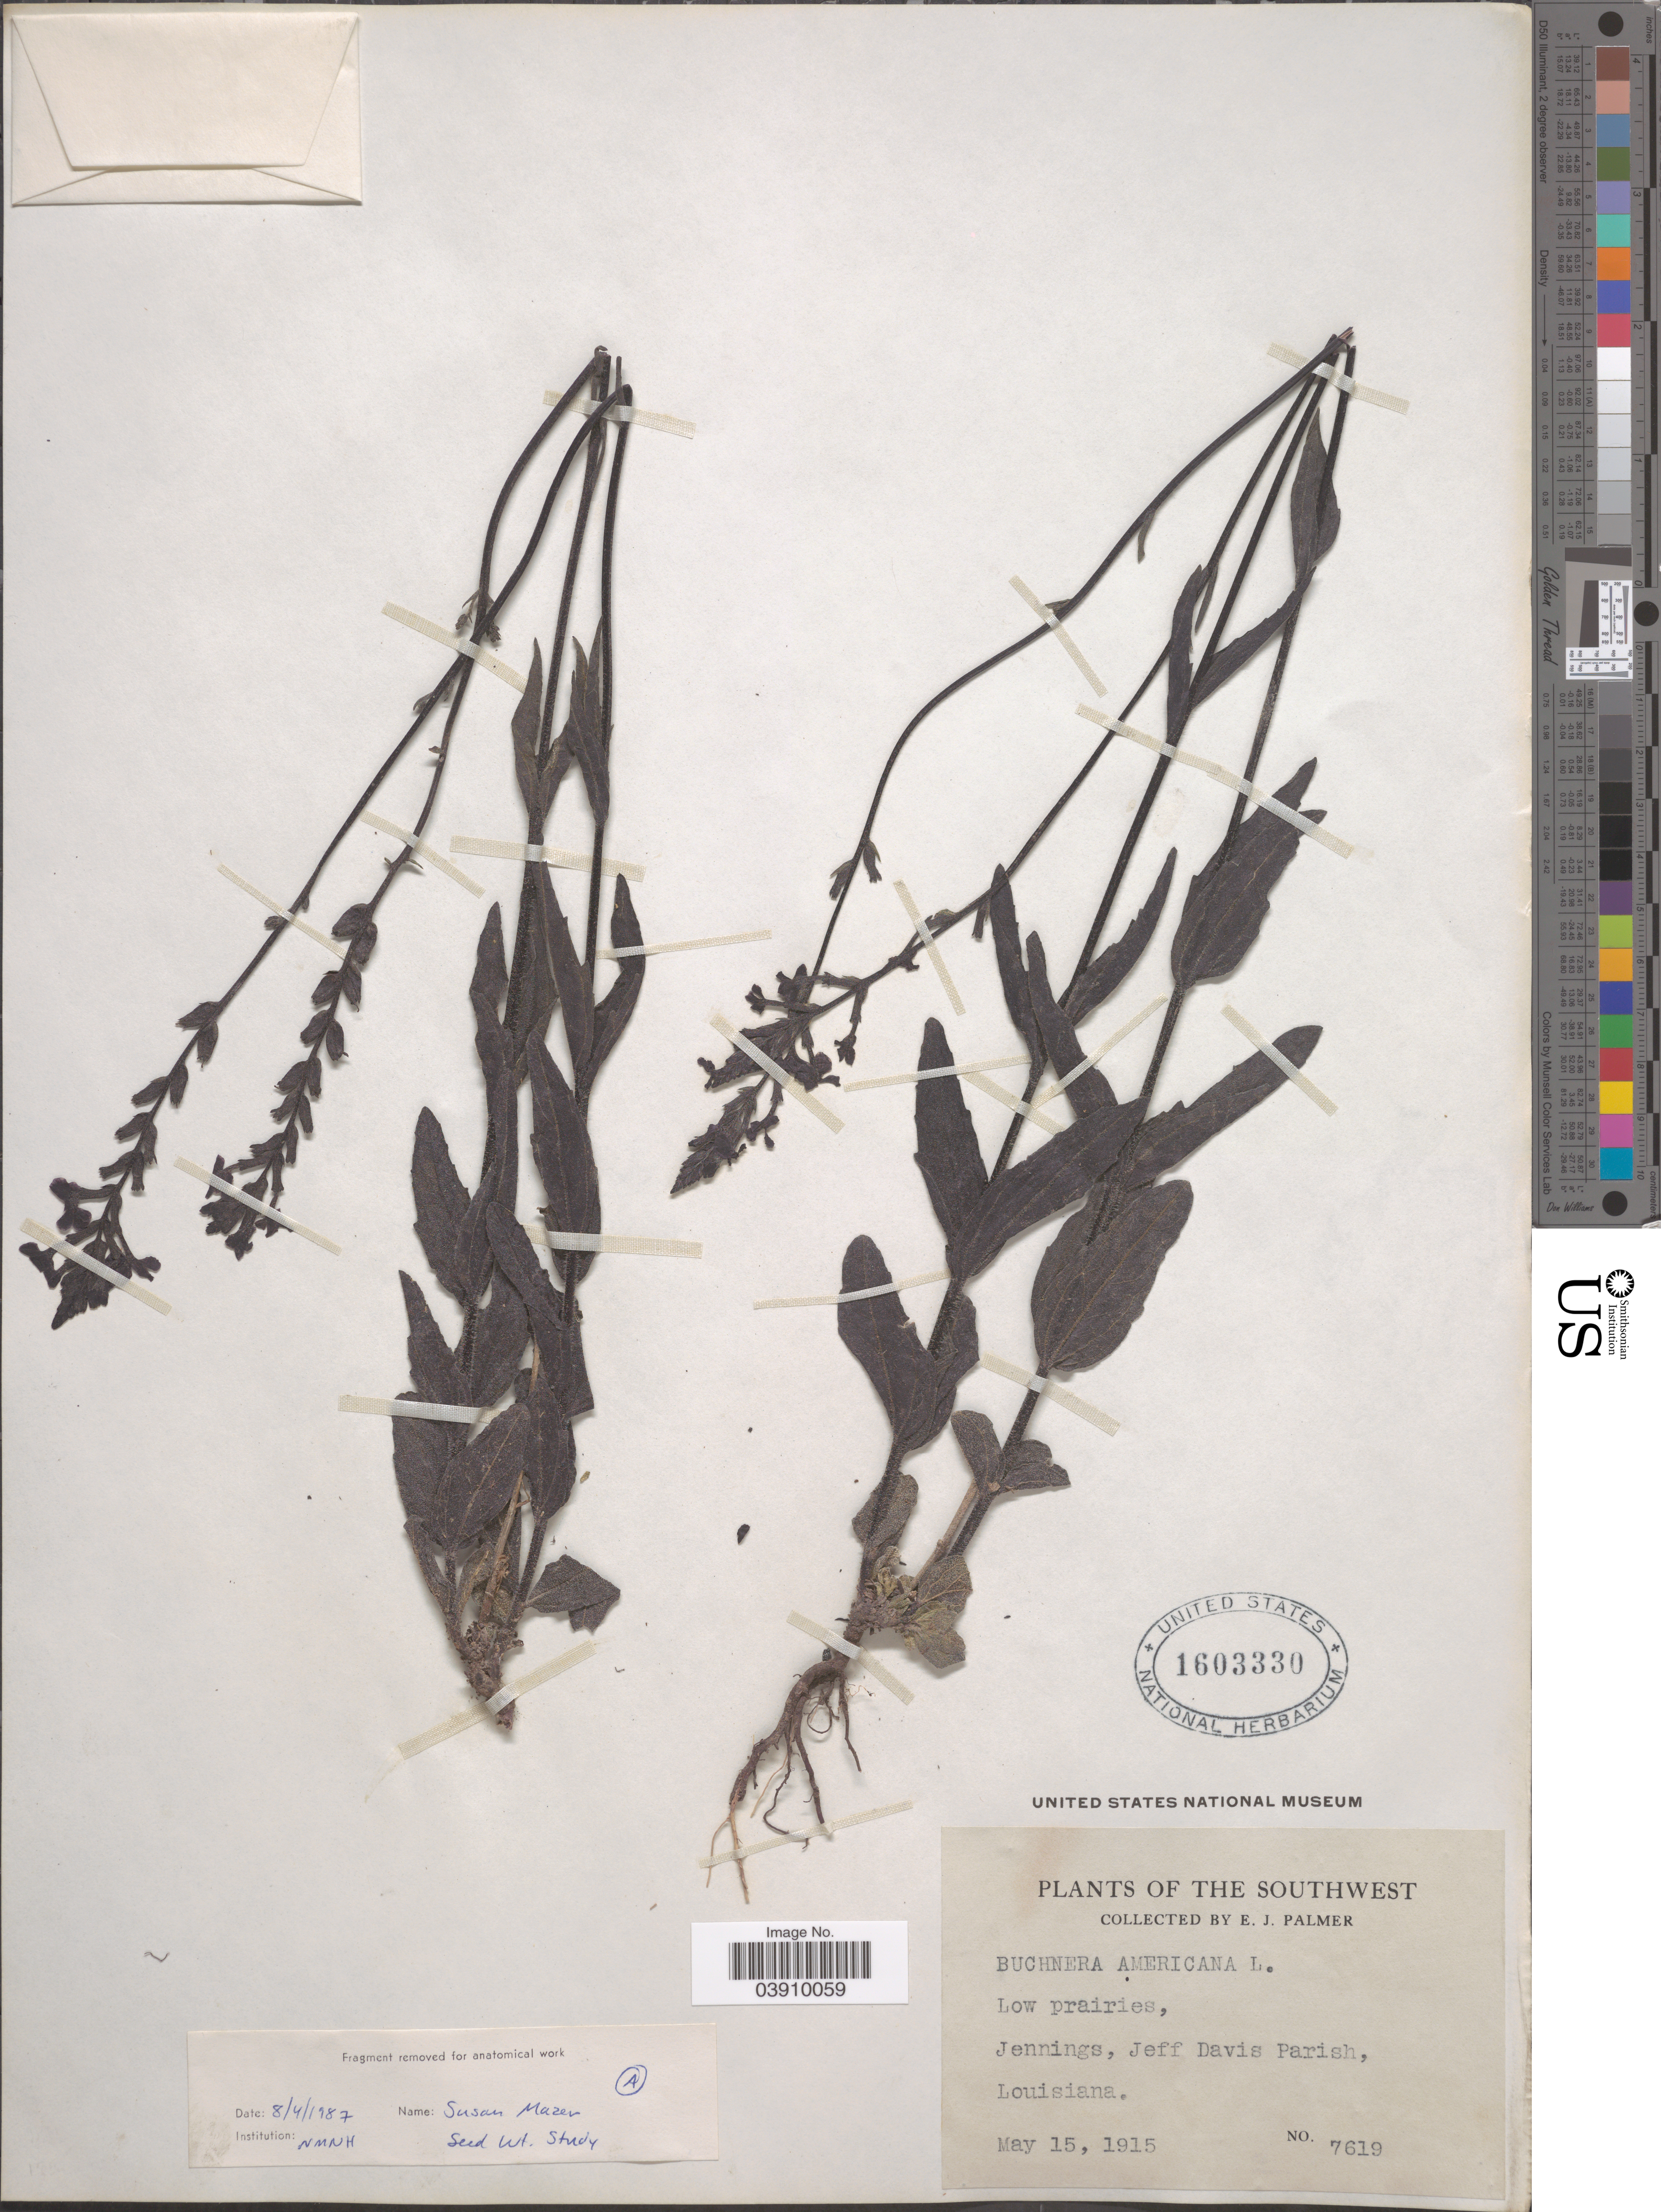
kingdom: Plantae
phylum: Tracheophyta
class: Magnoliopsida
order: Lamiales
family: Orobanchaceae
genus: Buchnera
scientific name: Buchnera americana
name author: L.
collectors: E. J. Palmer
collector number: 7619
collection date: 1915-05-15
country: United States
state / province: Louisiana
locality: Southwest. Jennings, Jeff Davis Parish.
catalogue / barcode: US 1603330